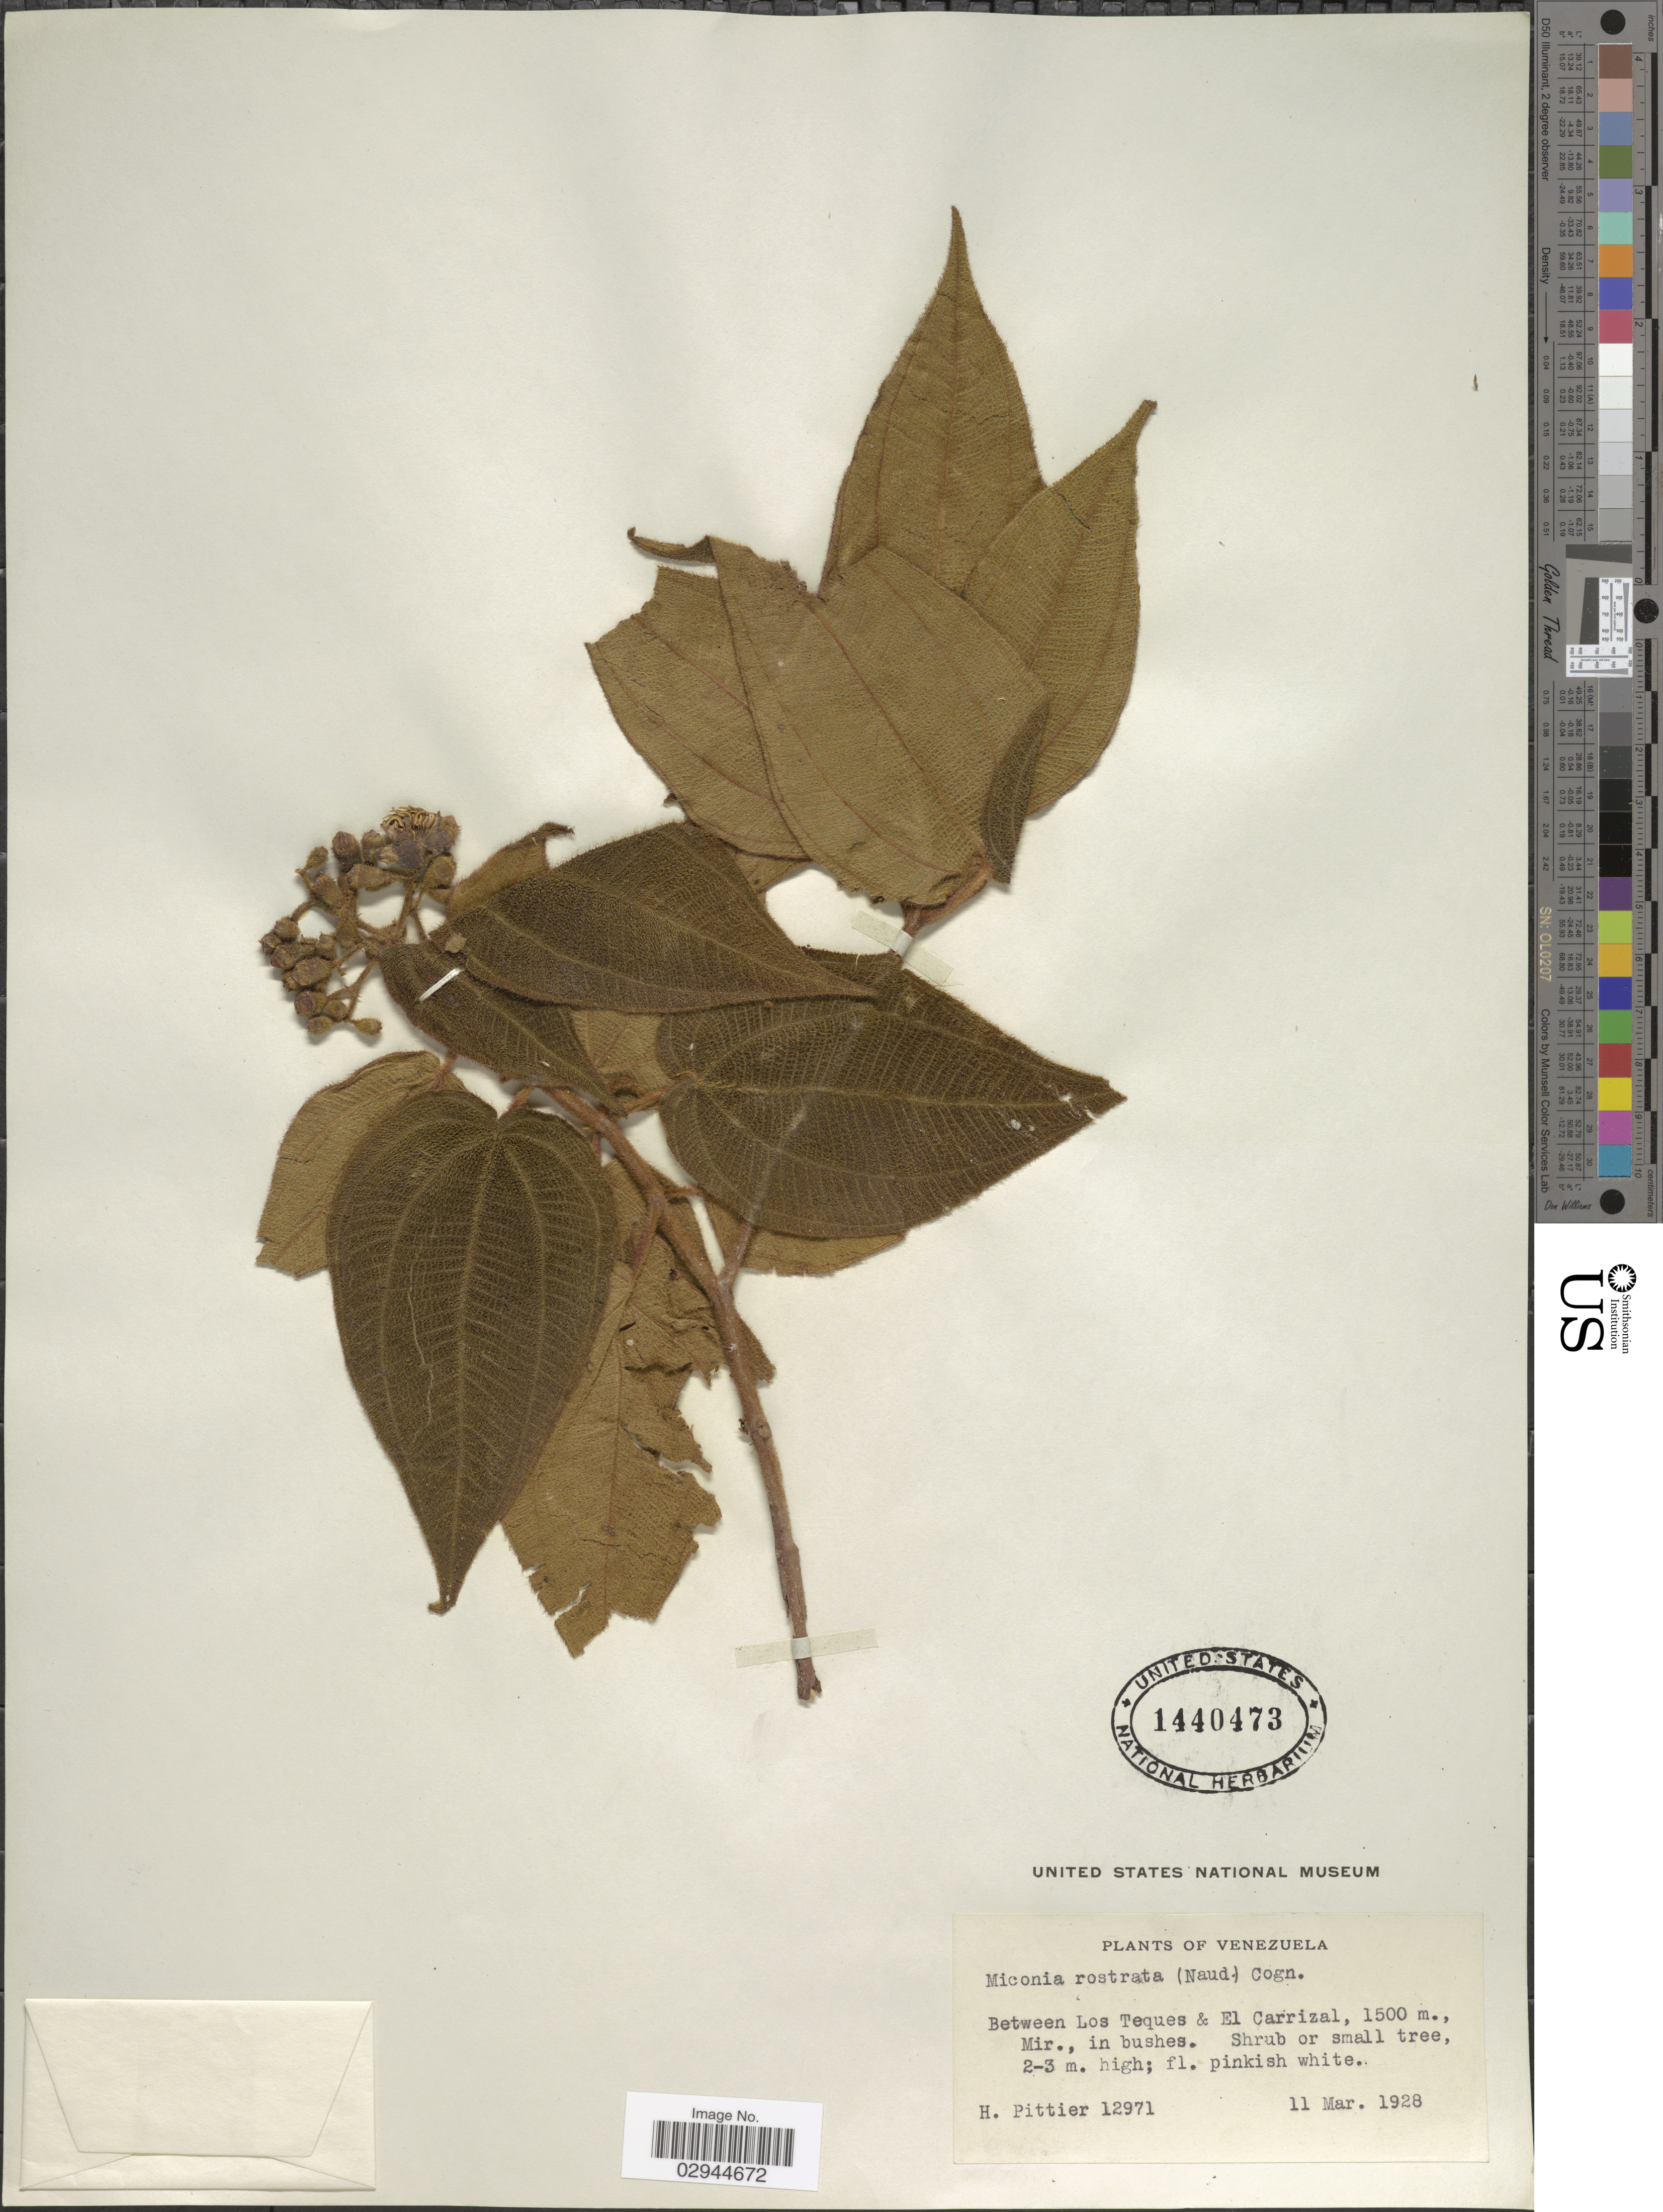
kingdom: Plantae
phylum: Tracheophyta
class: Magnoliopsida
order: Myrtales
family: Melastomataceae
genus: Miconia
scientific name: Miconia tuberculata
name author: (Naudin) Triana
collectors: H. F. Pittier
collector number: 12971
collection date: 1928-03-11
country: Venezuela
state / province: Miranda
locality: Between Los Teques & El Carrizal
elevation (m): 1500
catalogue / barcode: US 1440473